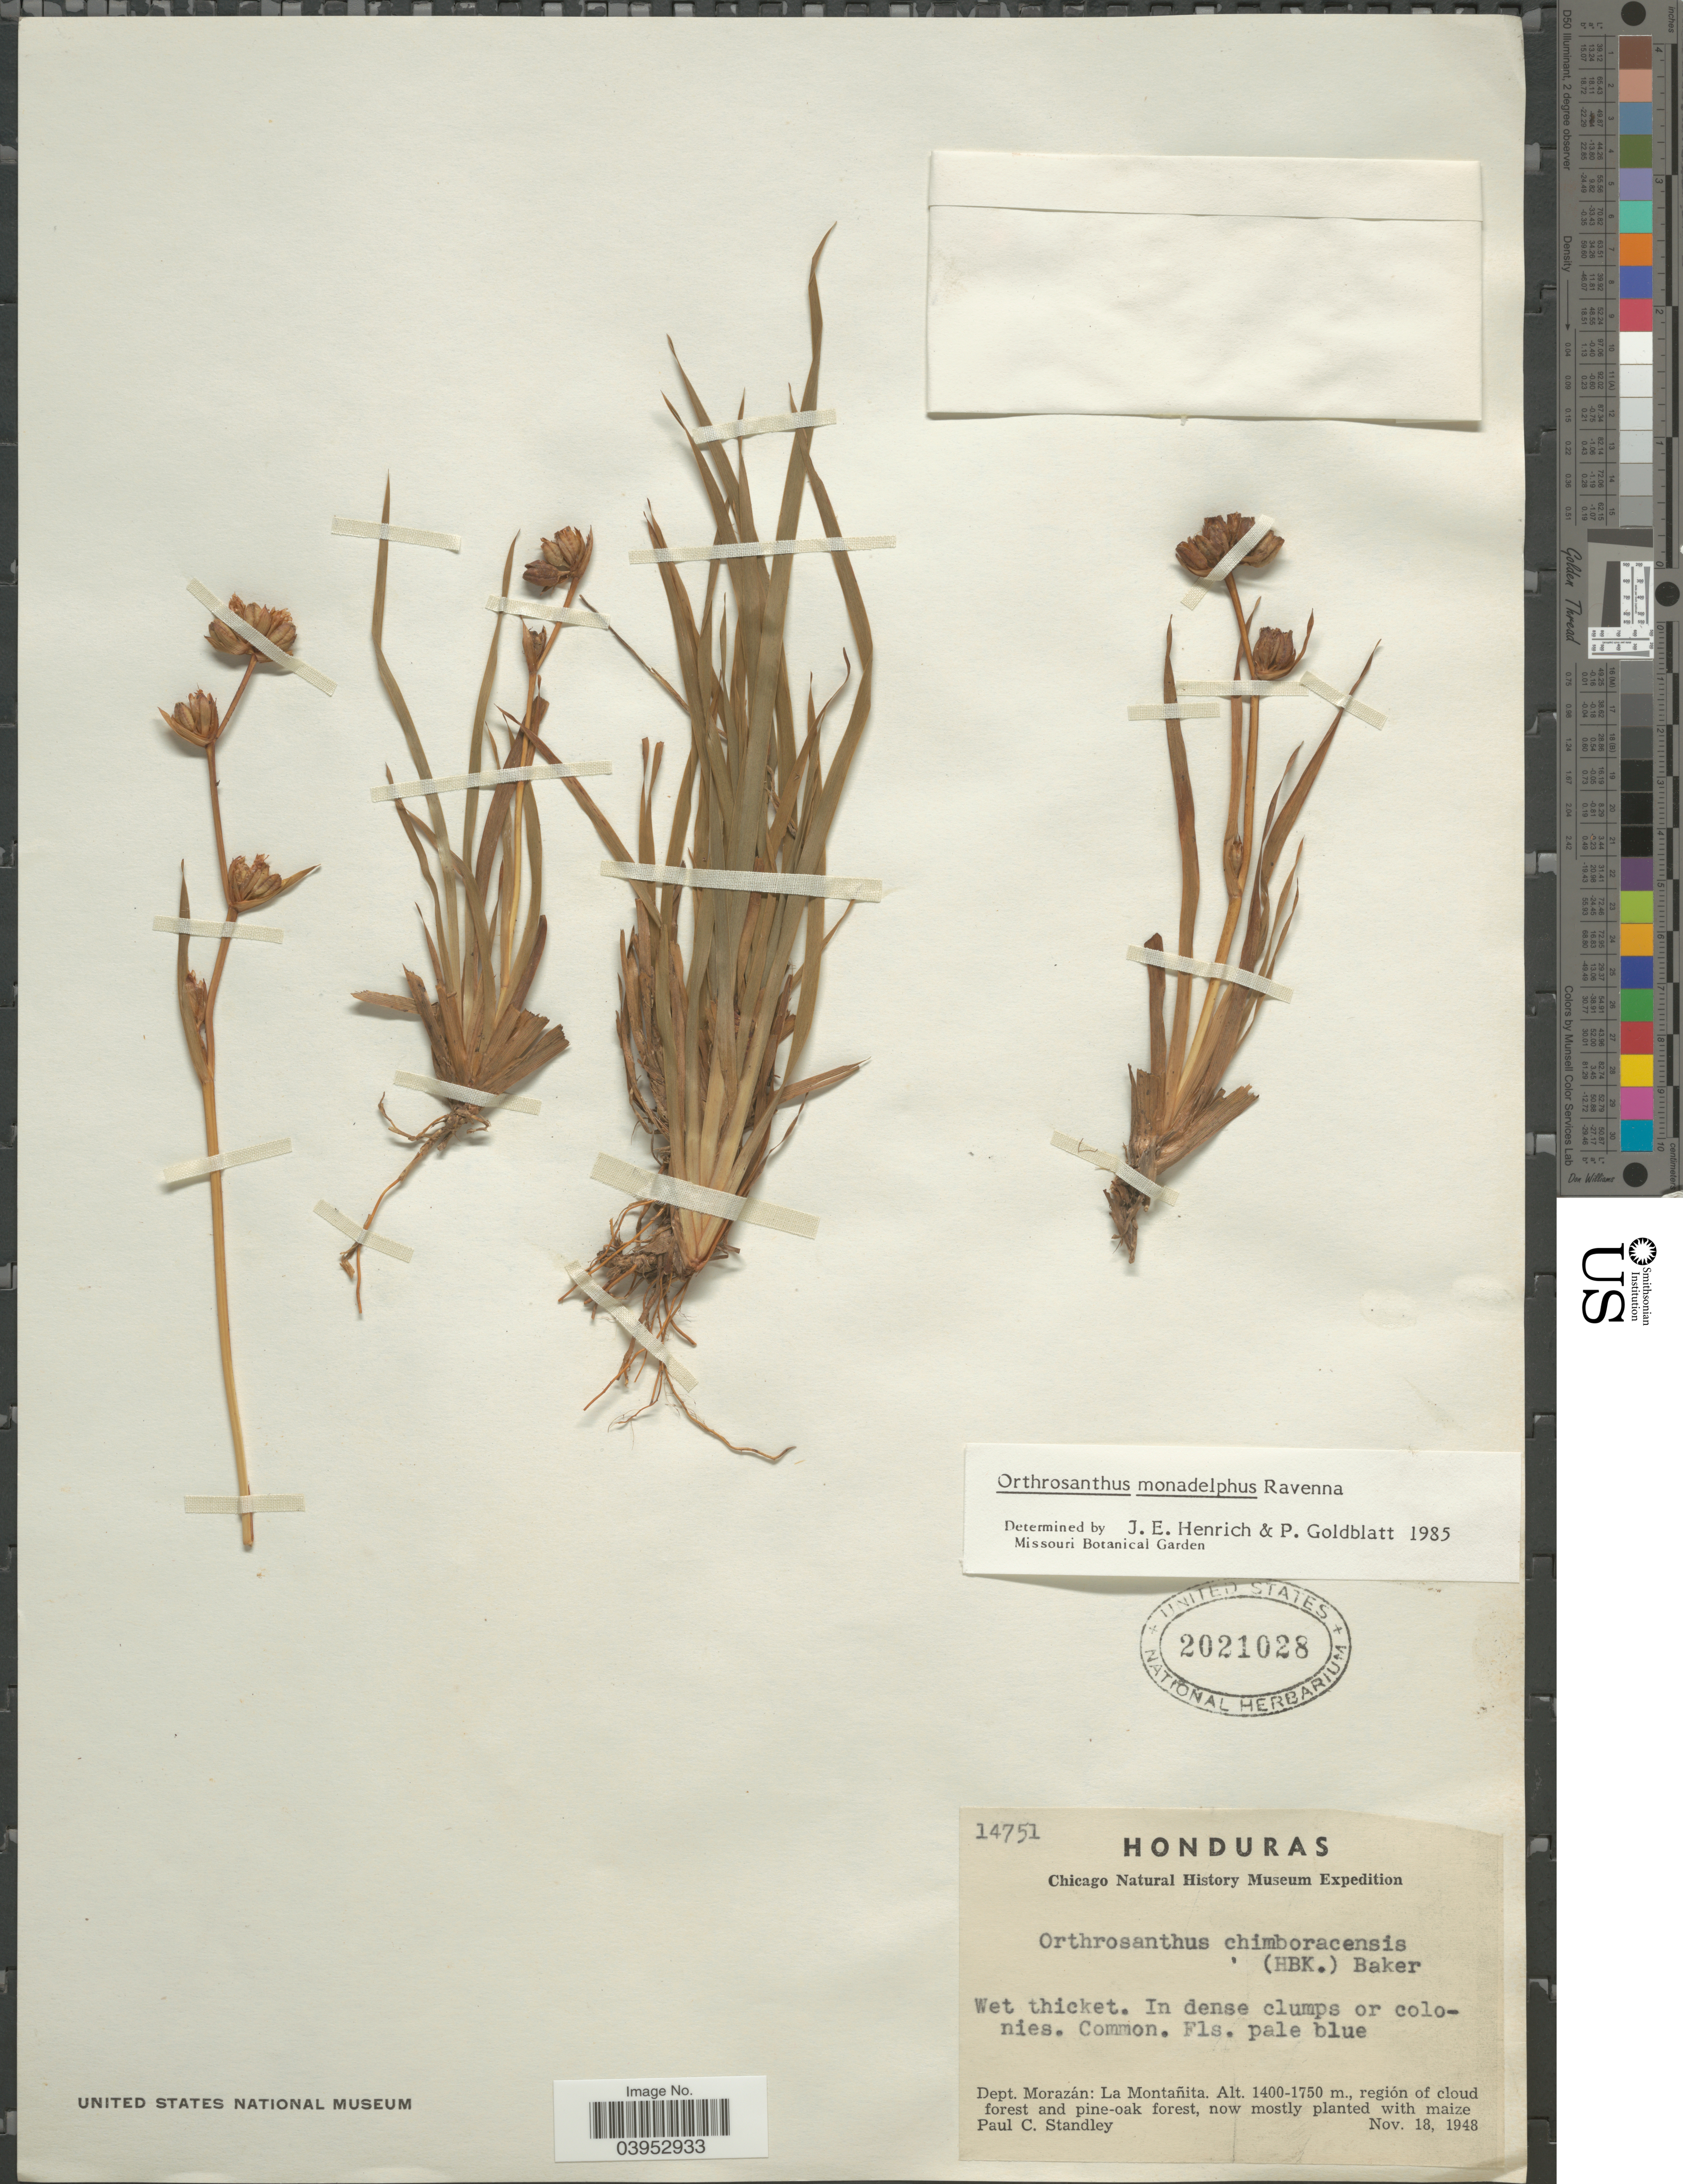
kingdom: Plantae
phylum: Tracheophyta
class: Liliopsida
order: Asparagales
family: Iridaceae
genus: Orthrosanthus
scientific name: Orthrosanthus monadelphus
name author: Ravenna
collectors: P. C. Standley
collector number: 14751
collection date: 1948-11-18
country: Honduras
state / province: Fco. Morazán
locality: Dept. Morazán: La Montañita.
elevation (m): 1400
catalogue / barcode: US 2021028